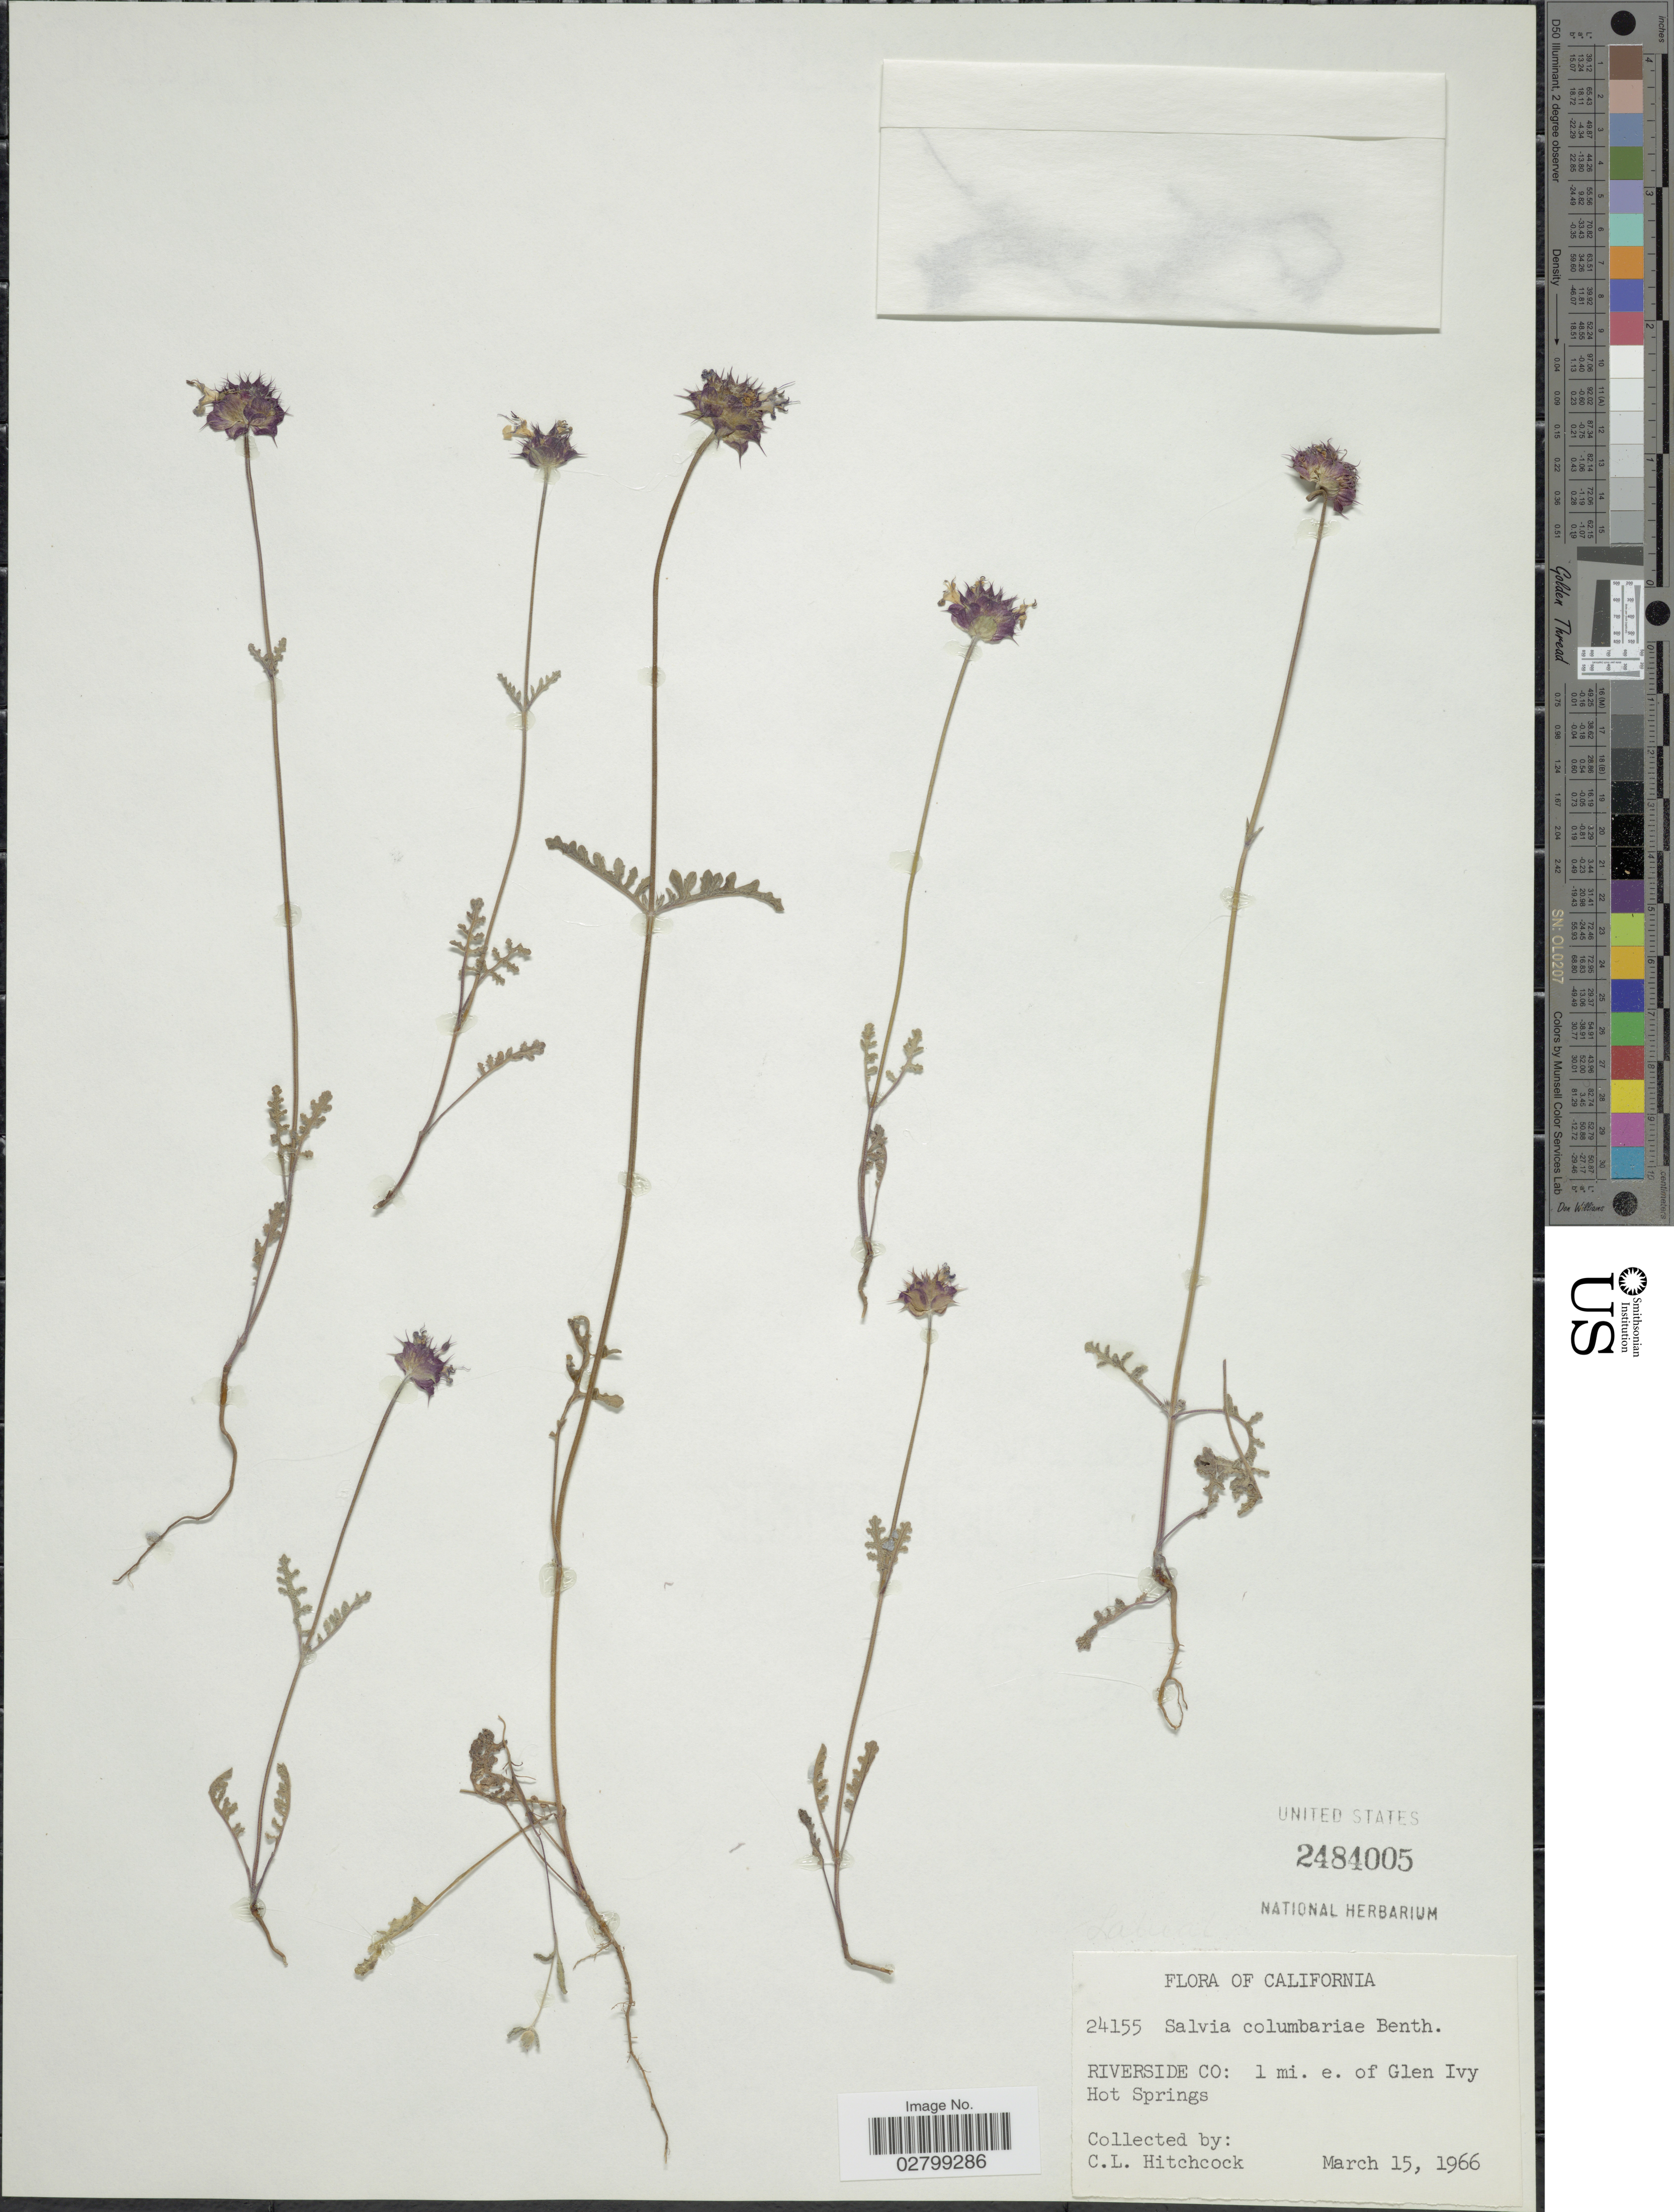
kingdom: Plantae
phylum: Tracheophyta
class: Magnoliopsida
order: Lamiales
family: Lamiaceae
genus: Salvia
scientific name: Salvia columbariae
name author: Benth.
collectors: C. L. Hitchcock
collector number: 24155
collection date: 1966-03-15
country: United States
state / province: California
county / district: Riverside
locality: Riverside Co.: 1 mi. e. of Glen Ivy Hot Springs.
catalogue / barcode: US 2484005